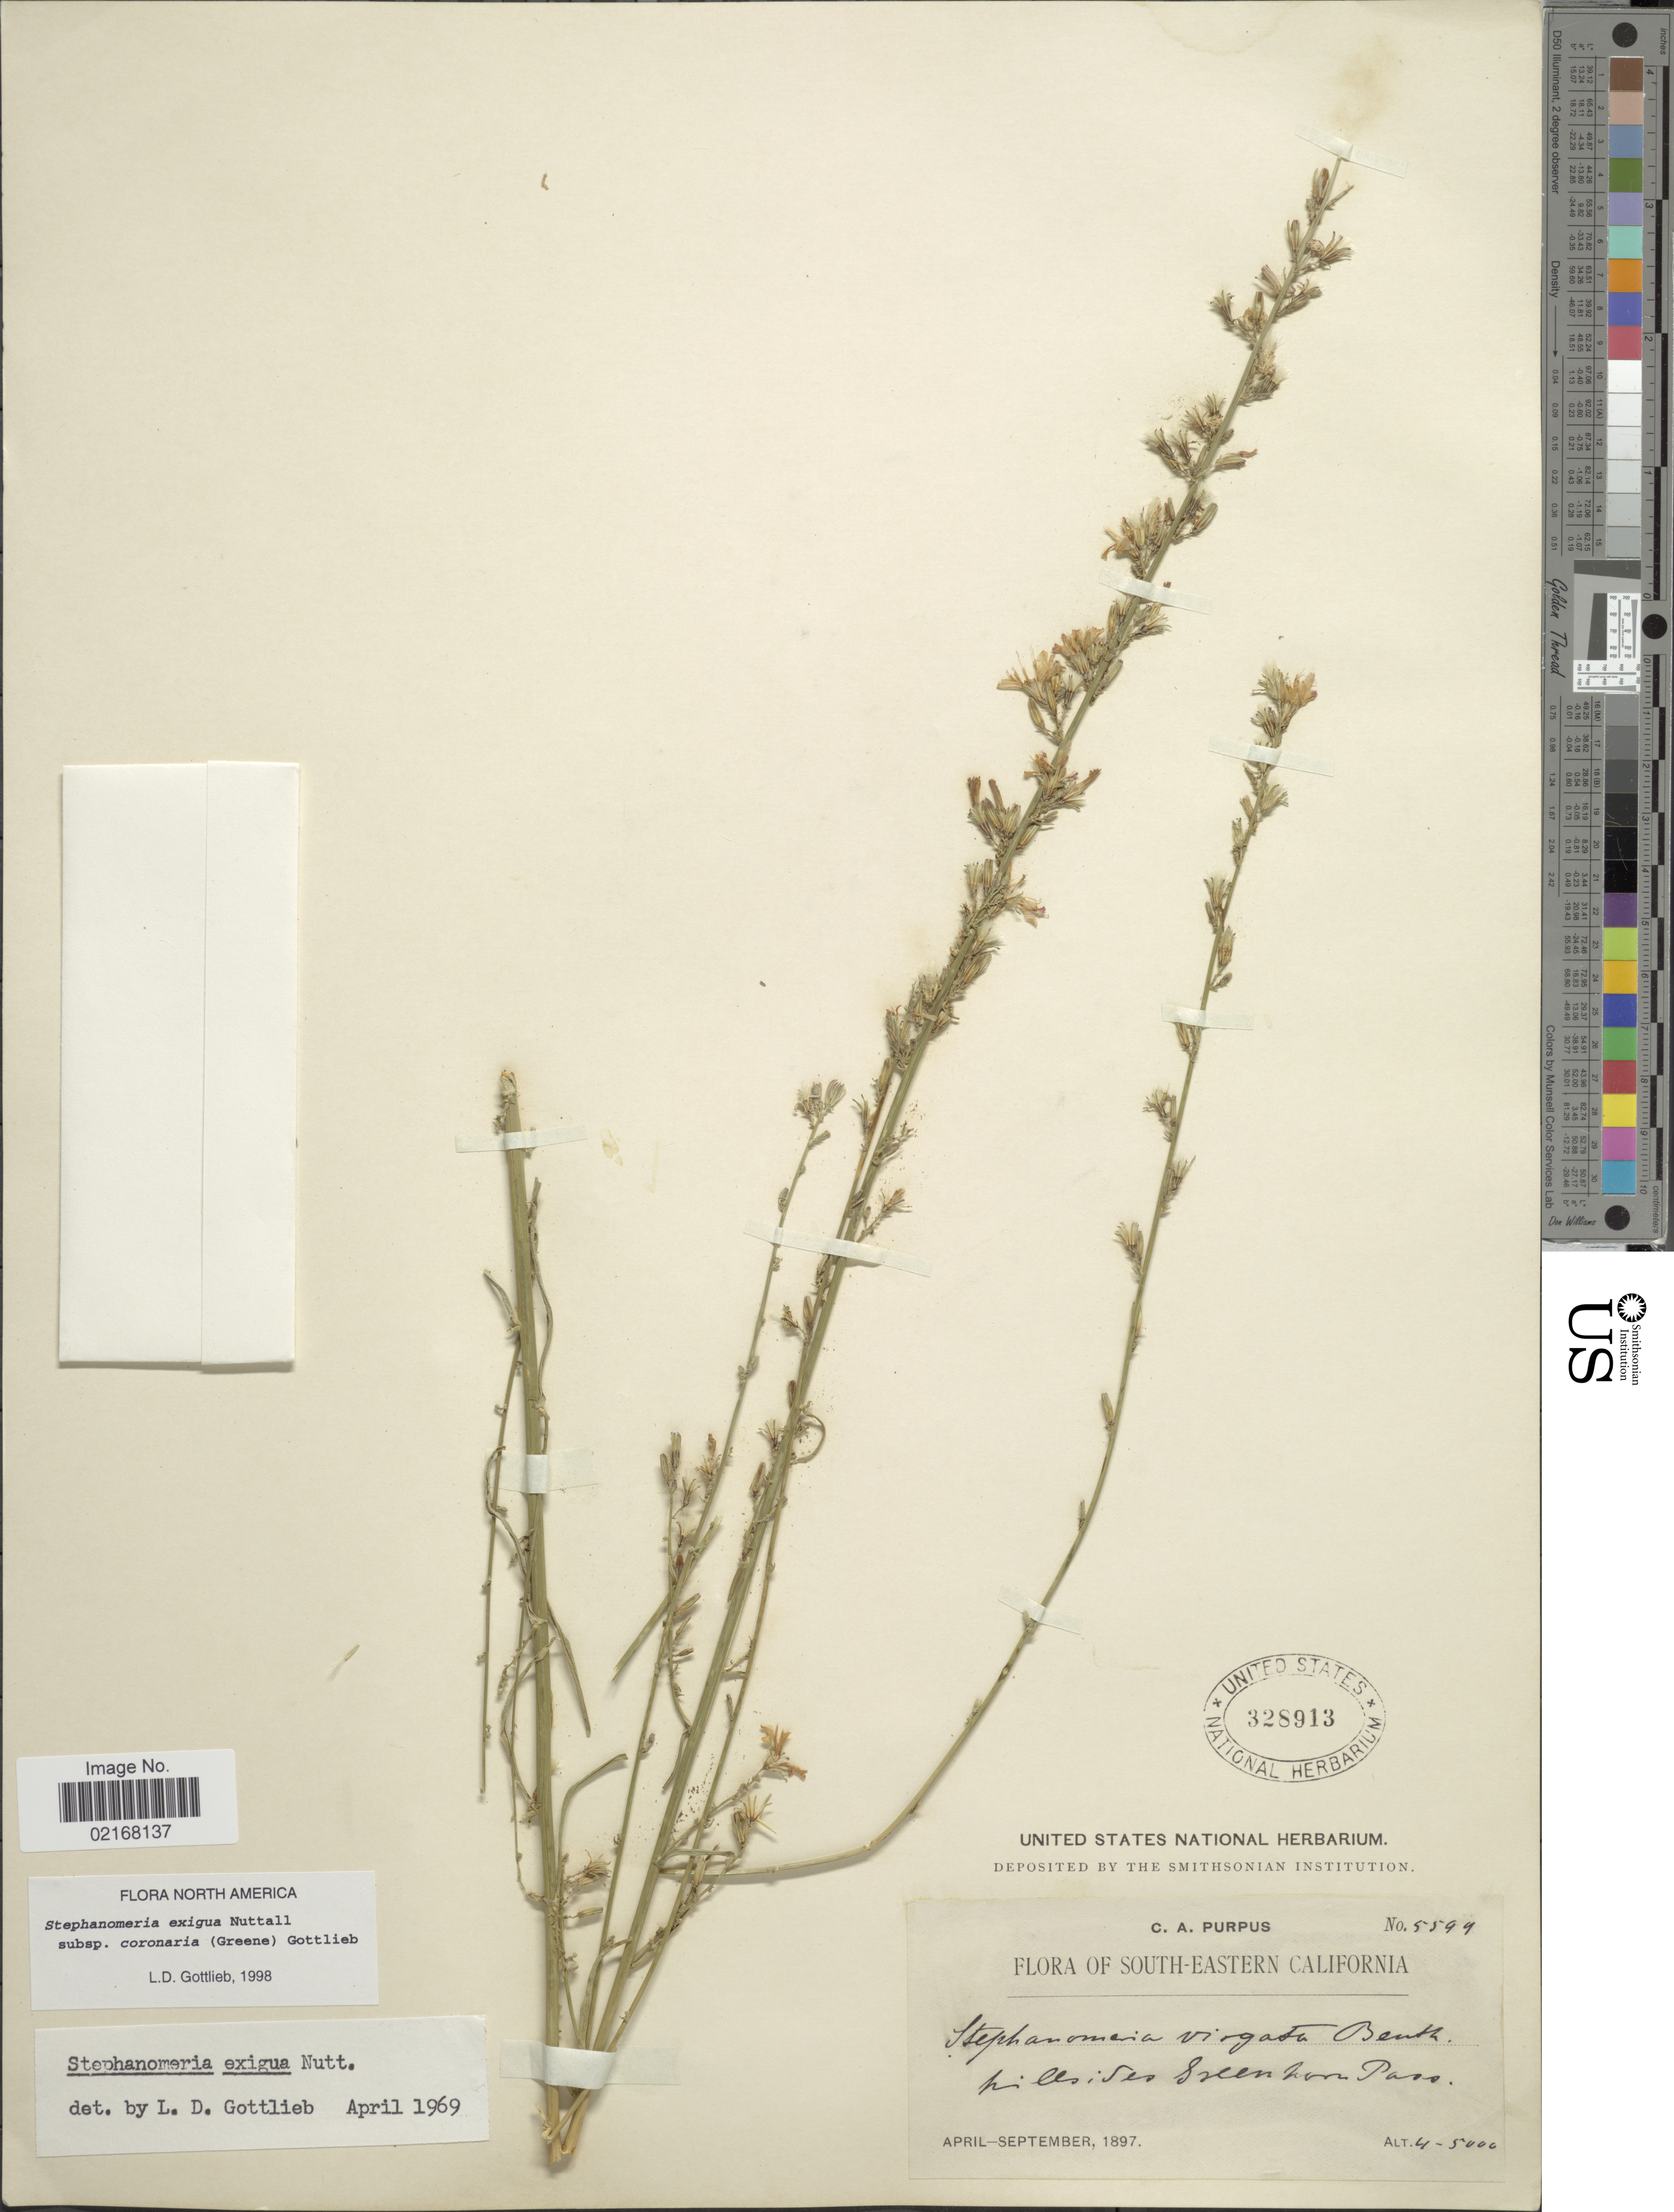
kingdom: Plantae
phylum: Tracheophyta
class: Magnoliopsida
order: Asterales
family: Asteraceae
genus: Stephanomeria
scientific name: Stephanomeria exigua subsp. coronaria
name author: (Greene) Gottlieb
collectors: C. A. Purpus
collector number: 5594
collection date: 1897-04/1897-09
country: United States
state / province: California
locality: South-Eastern California. Hillsides Green near Pass.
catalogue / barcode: US 328913